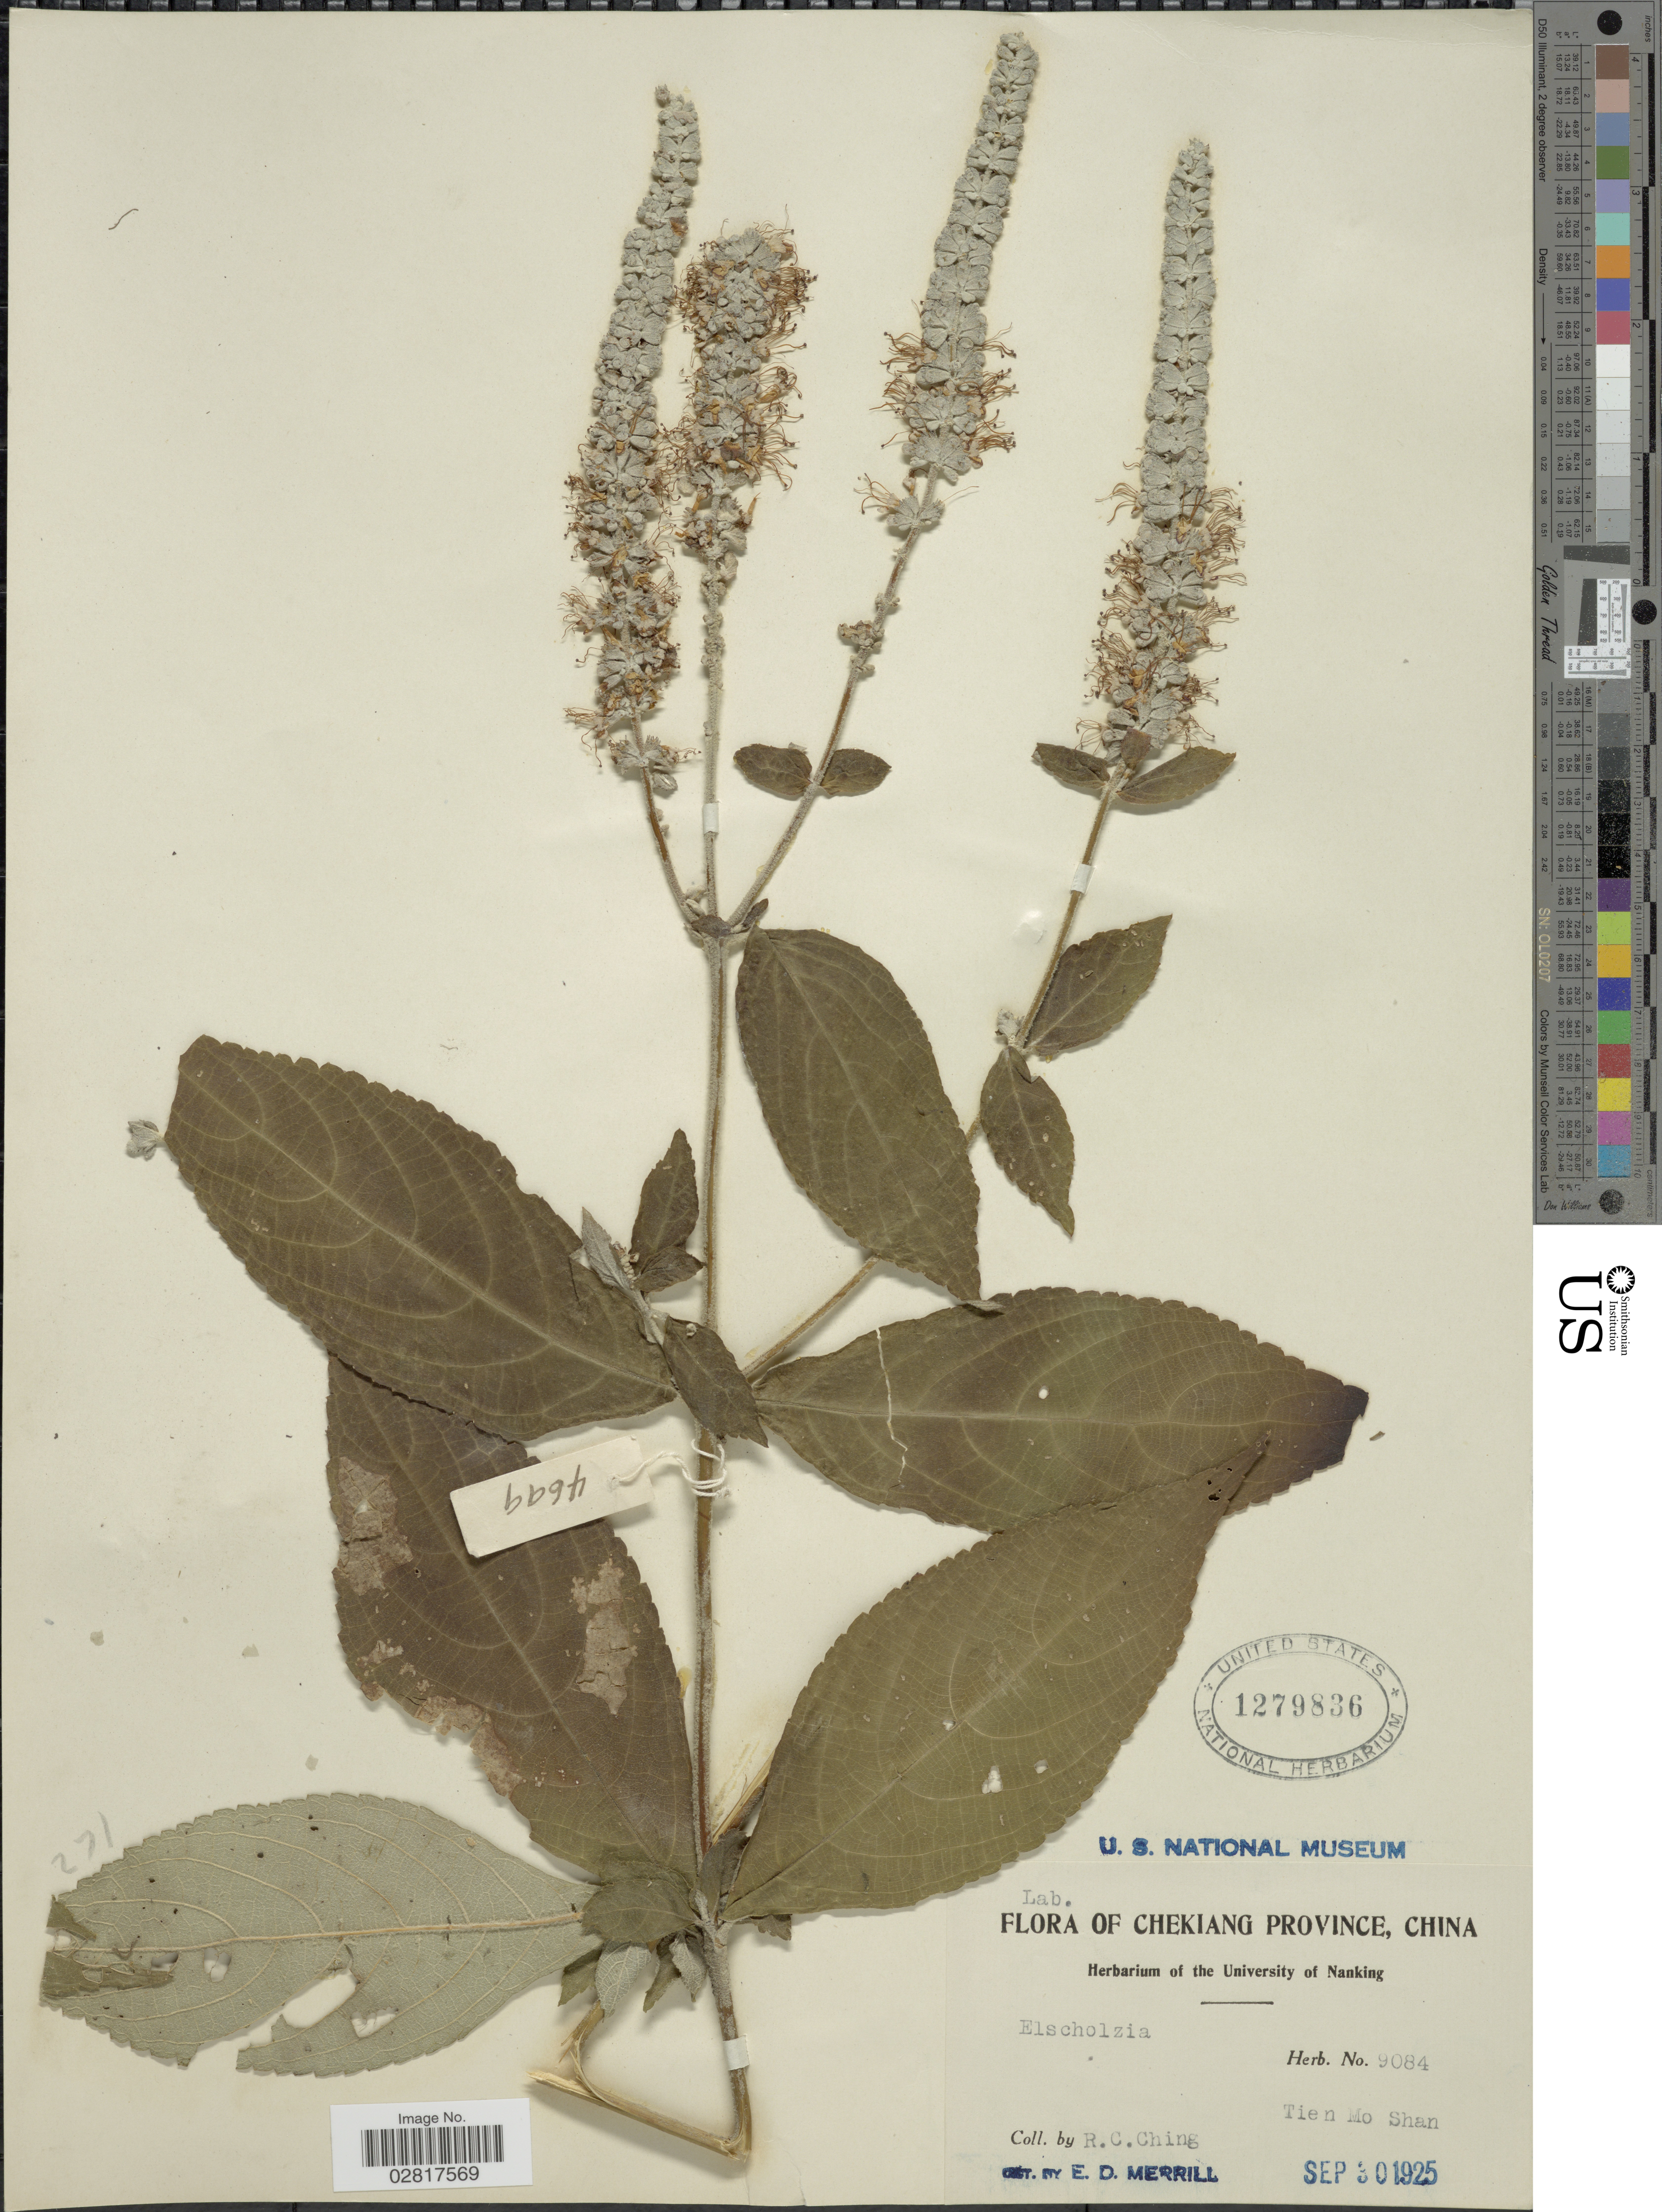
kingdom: Plantae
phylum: Tracheophyta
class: Magnoliopsida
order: Lamiales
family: Lamiaceae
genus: Elsholtzia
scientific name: Elsholtzia sp.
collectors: R. C. Ching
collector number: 9084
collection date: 1925-09-30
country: China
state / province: Zhejiang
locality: Chekiang Province, Tien Mo Shan.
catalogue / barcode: US 1279836